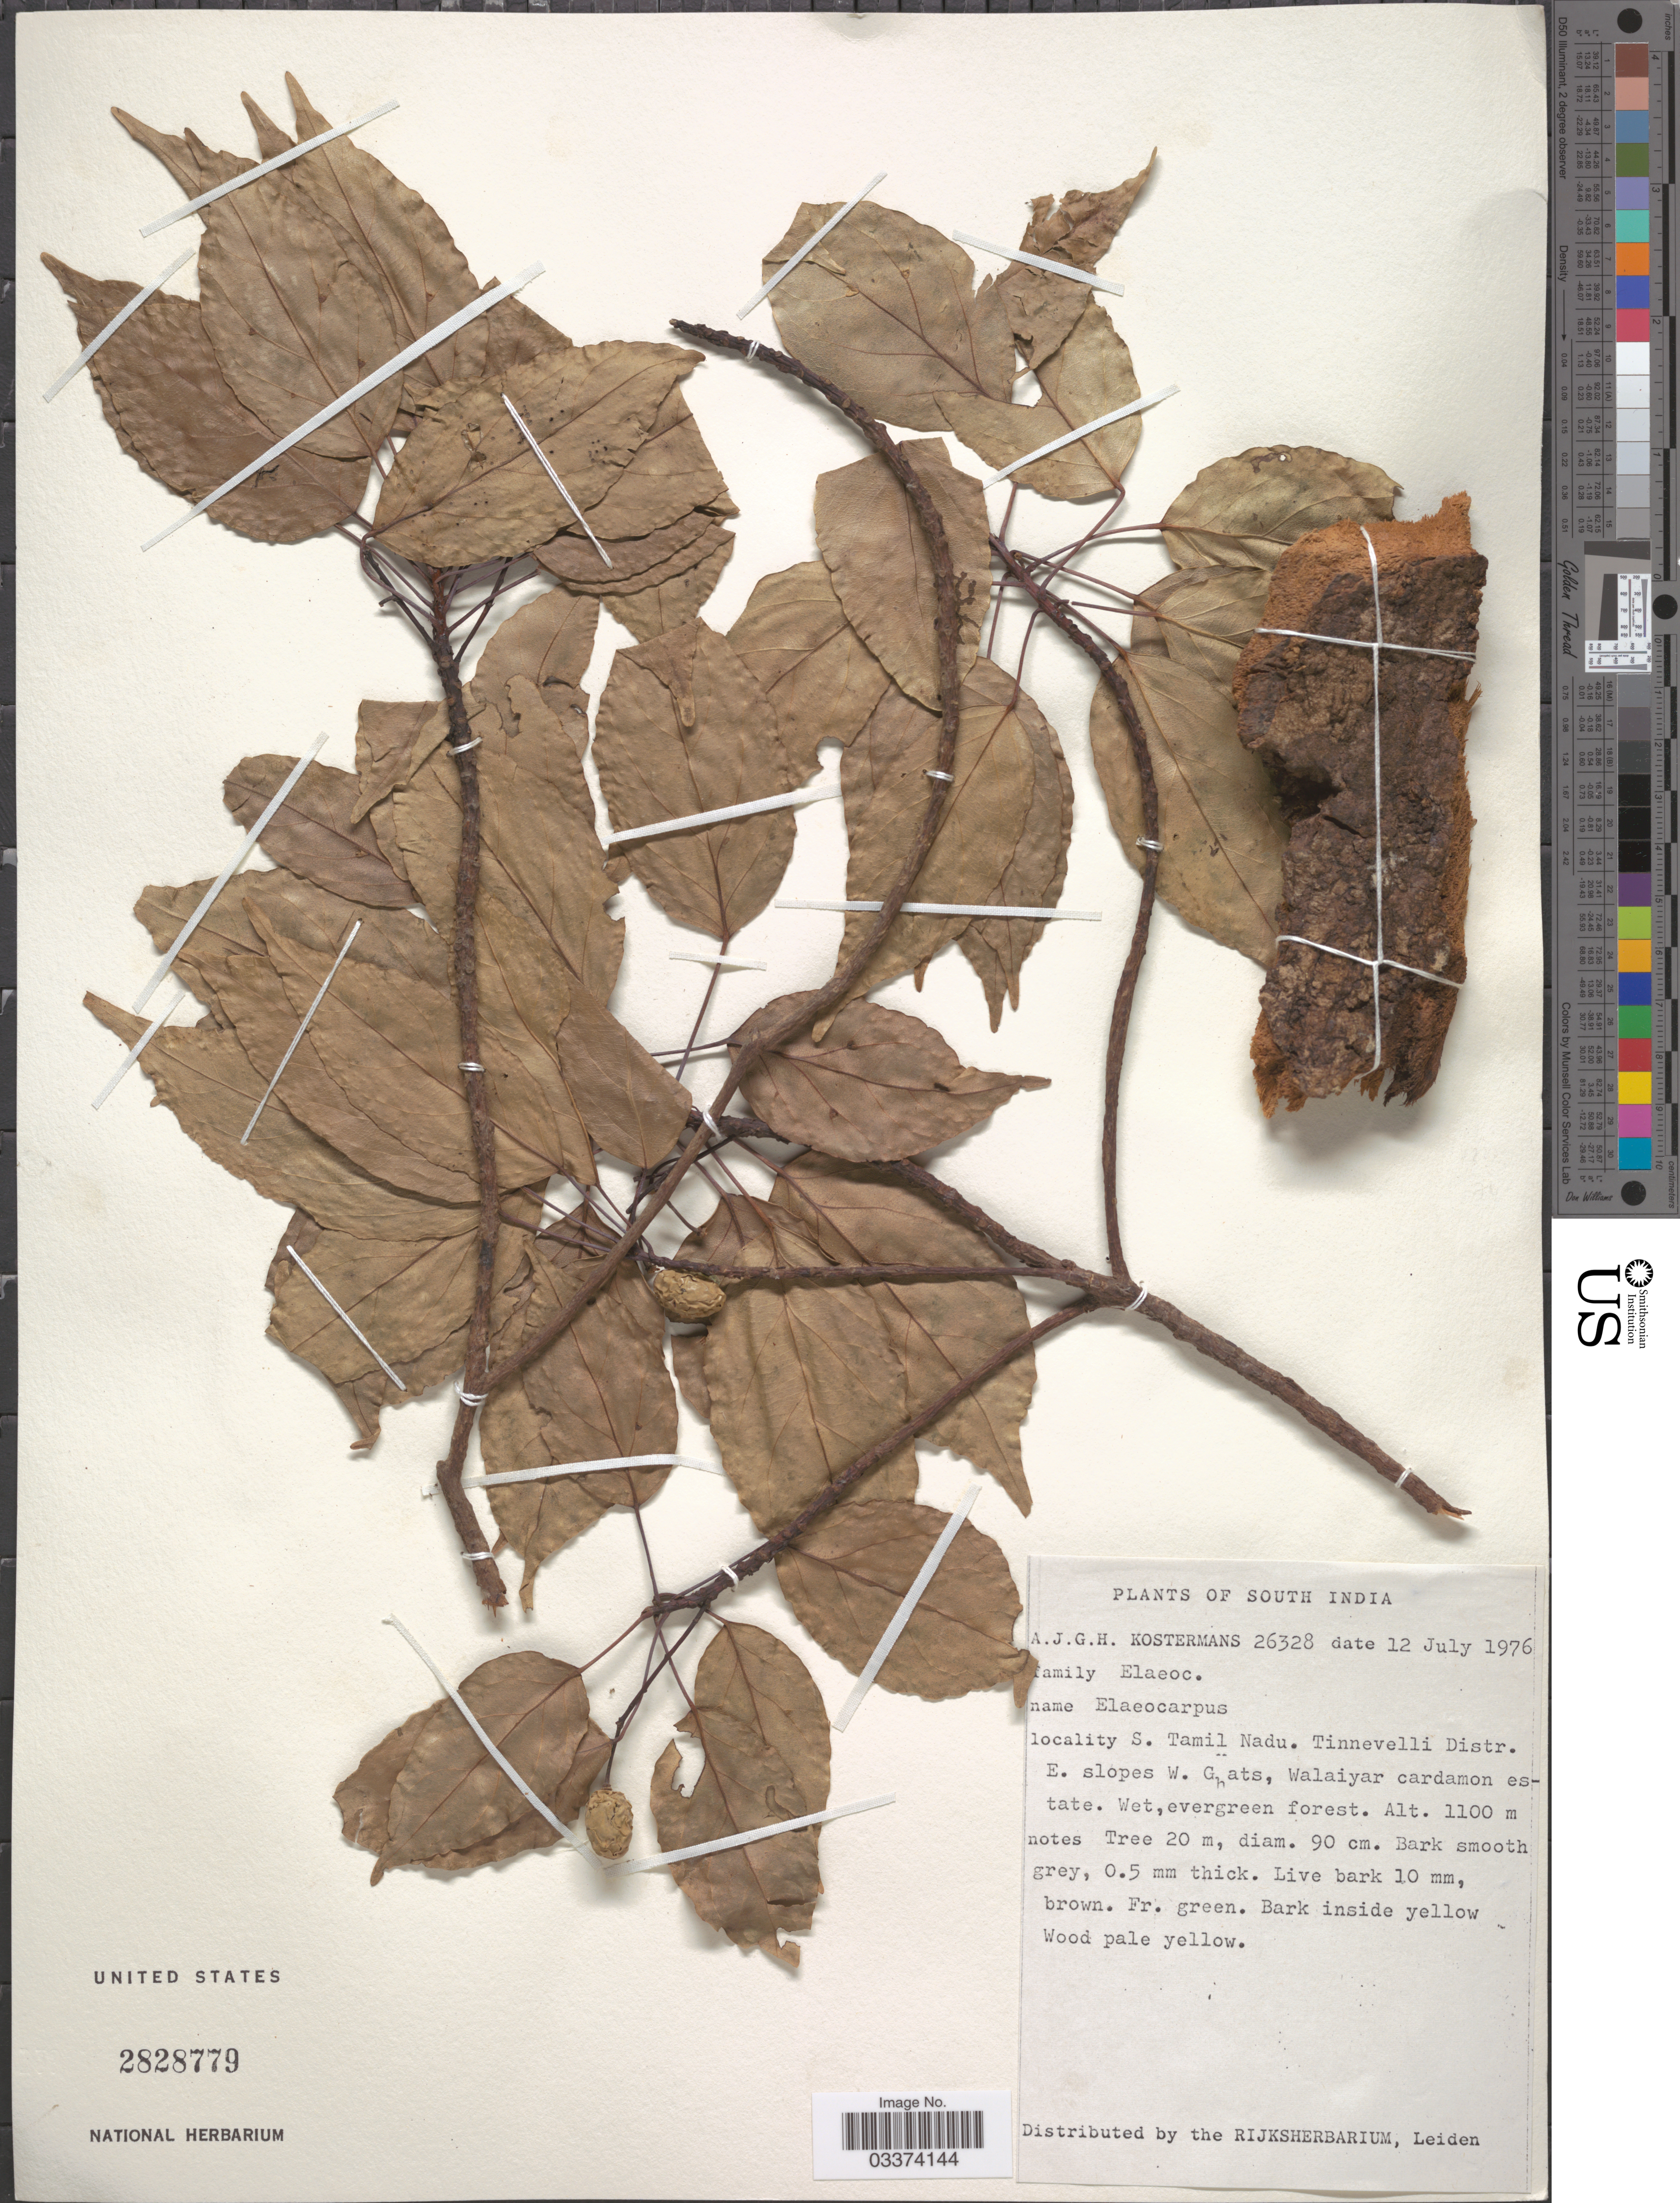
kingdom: Plantae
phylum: Tracheophyta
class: Magnoliopsida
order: Oxalidales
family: Elaeocarpaceae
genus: Elaeocarpus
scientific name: Elaeocarpus sp.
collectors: A. J. G. Kostermans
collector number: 26328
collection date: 1976-07-12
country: India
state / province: Tamil Nadu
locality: South India. S. Tamil Nadu. Tinnevelli Distr. E. slopes W. Ghats, Walaiyar cardamon estate.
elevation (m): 1100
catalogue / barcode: US 2828779